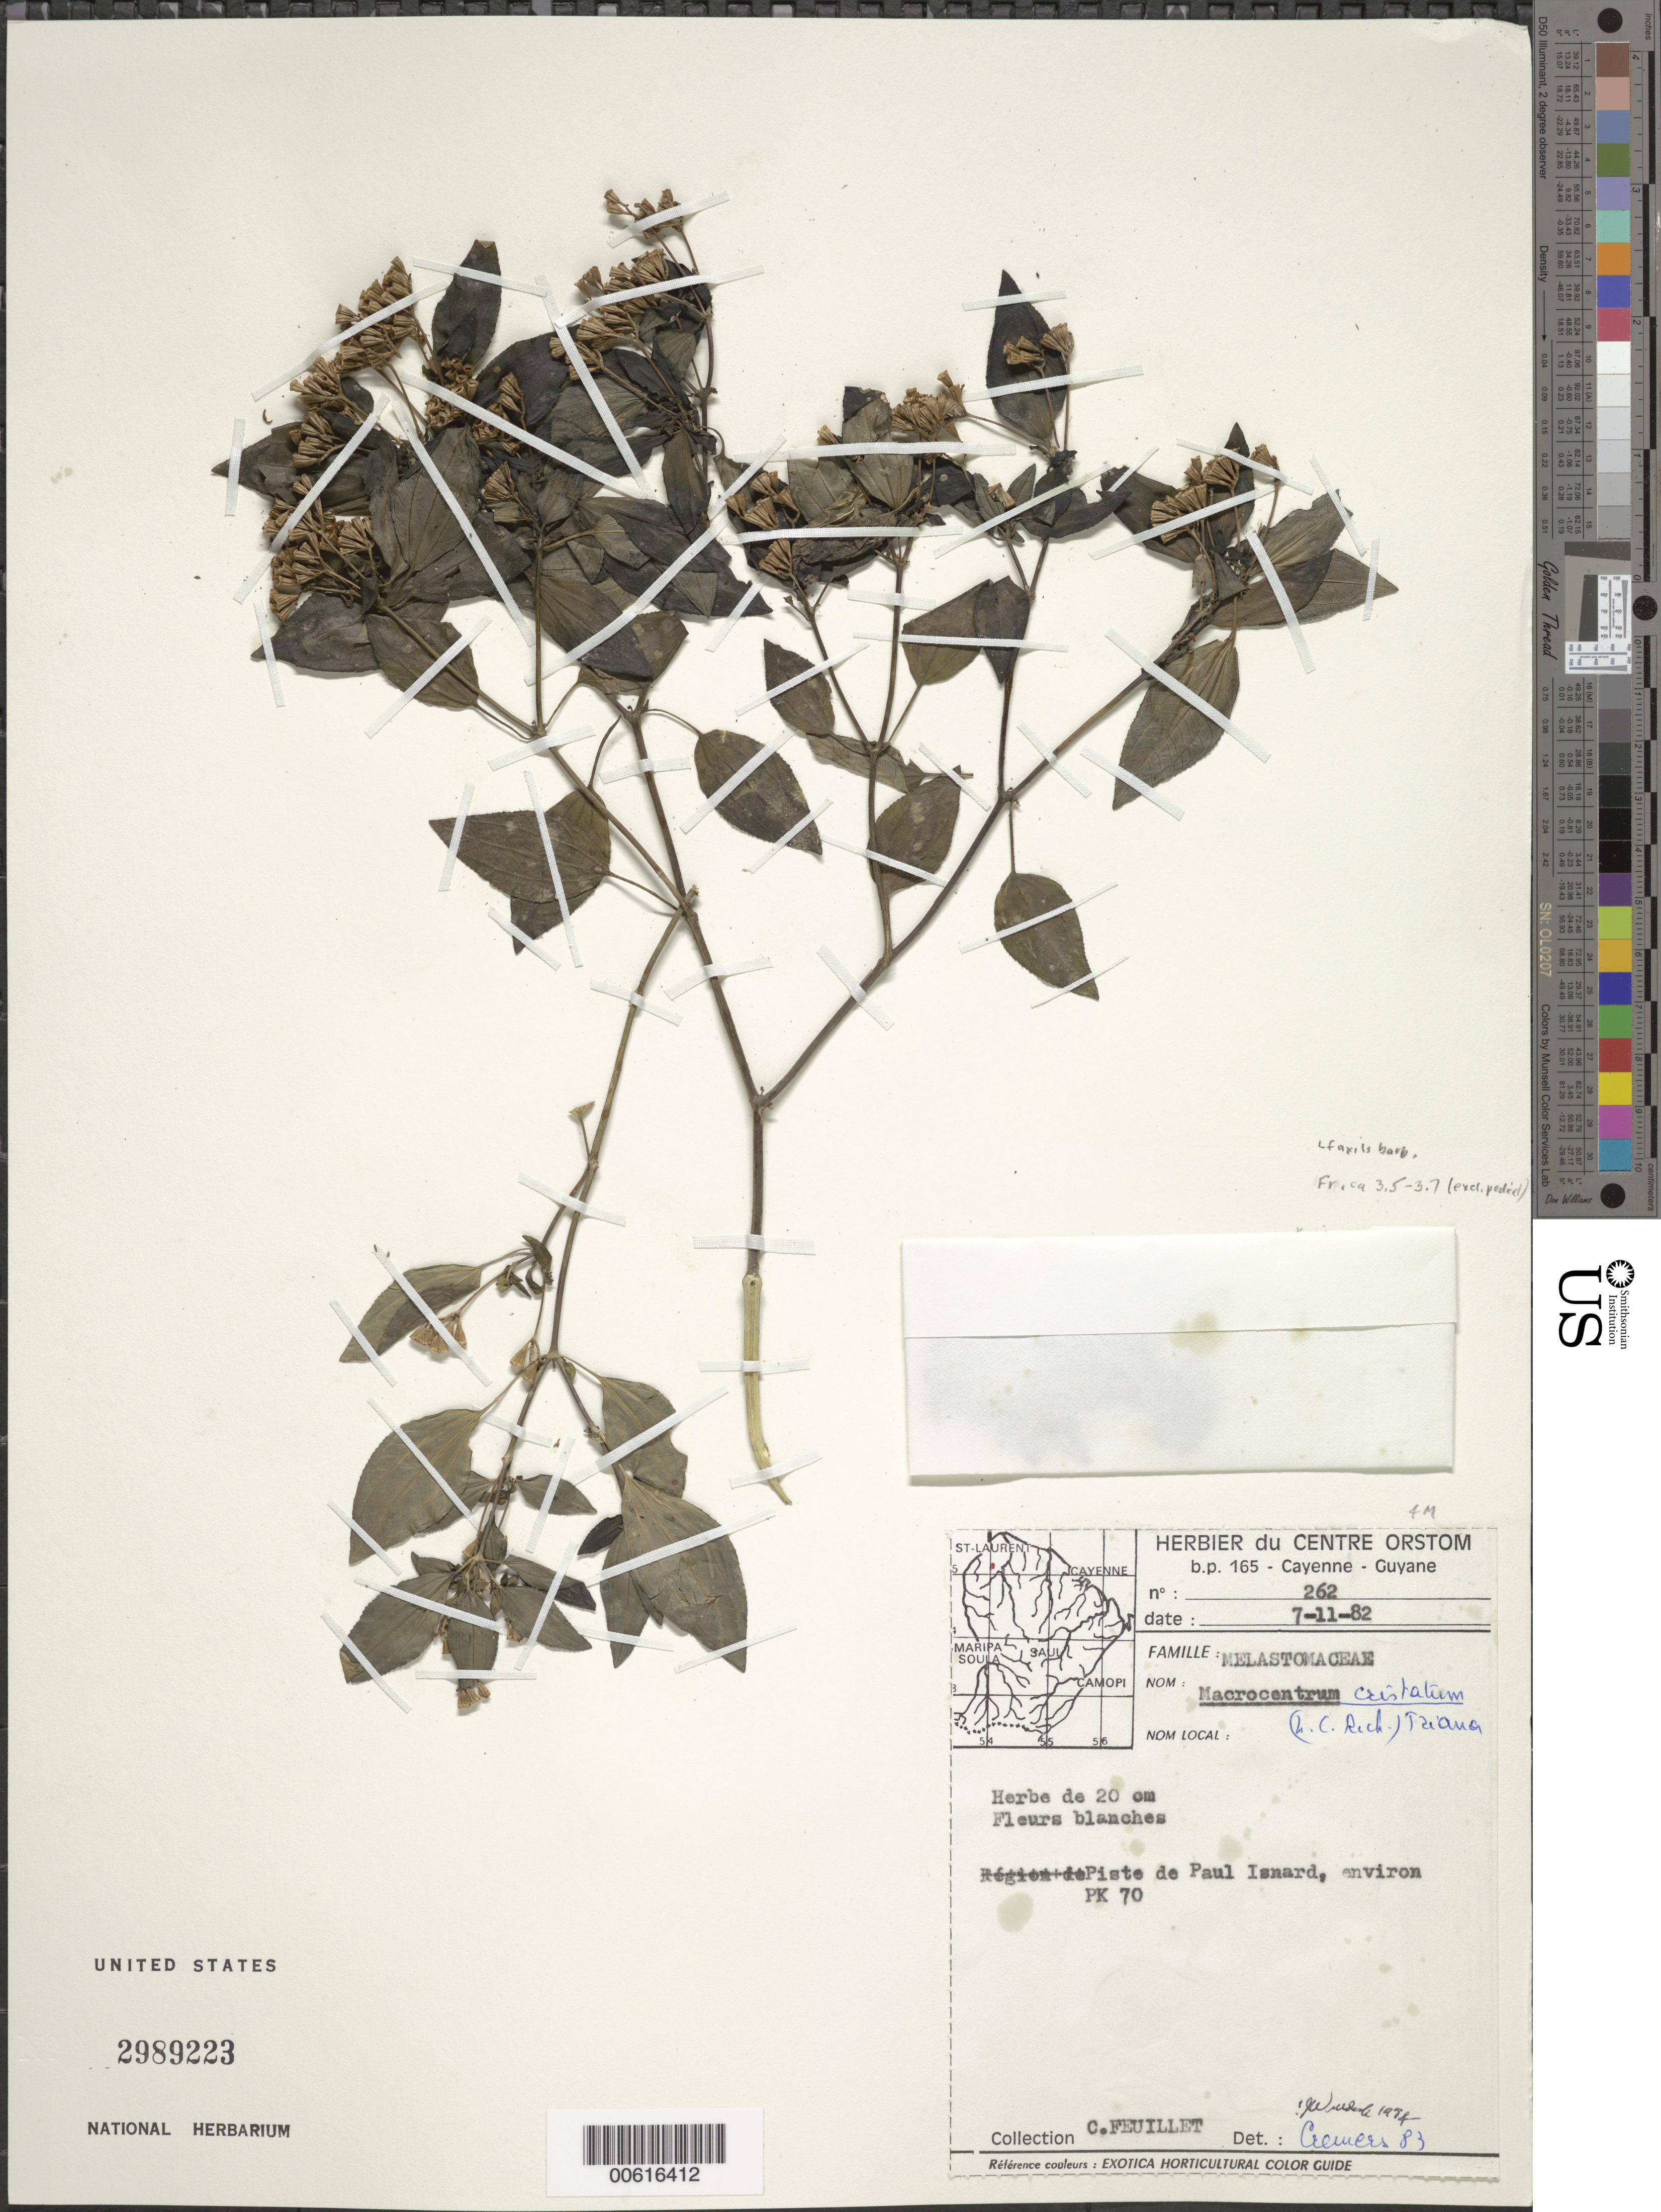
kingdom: Plantae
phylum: Tracheophyta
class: Magnoliopsida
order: Myrtales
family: Melastomataceae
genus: Macrocentrum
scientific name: Macrocentrum cristatum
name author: (DC.) Triana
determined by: Wurdack, John J., (US), US (UNITED STATES)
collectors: C. Feuillet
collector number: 262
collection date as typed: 7-Nov-82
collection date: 1982-11-07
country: French Guiana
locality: Piste de Paul Isnard, PK 70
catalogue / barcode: US 2989223